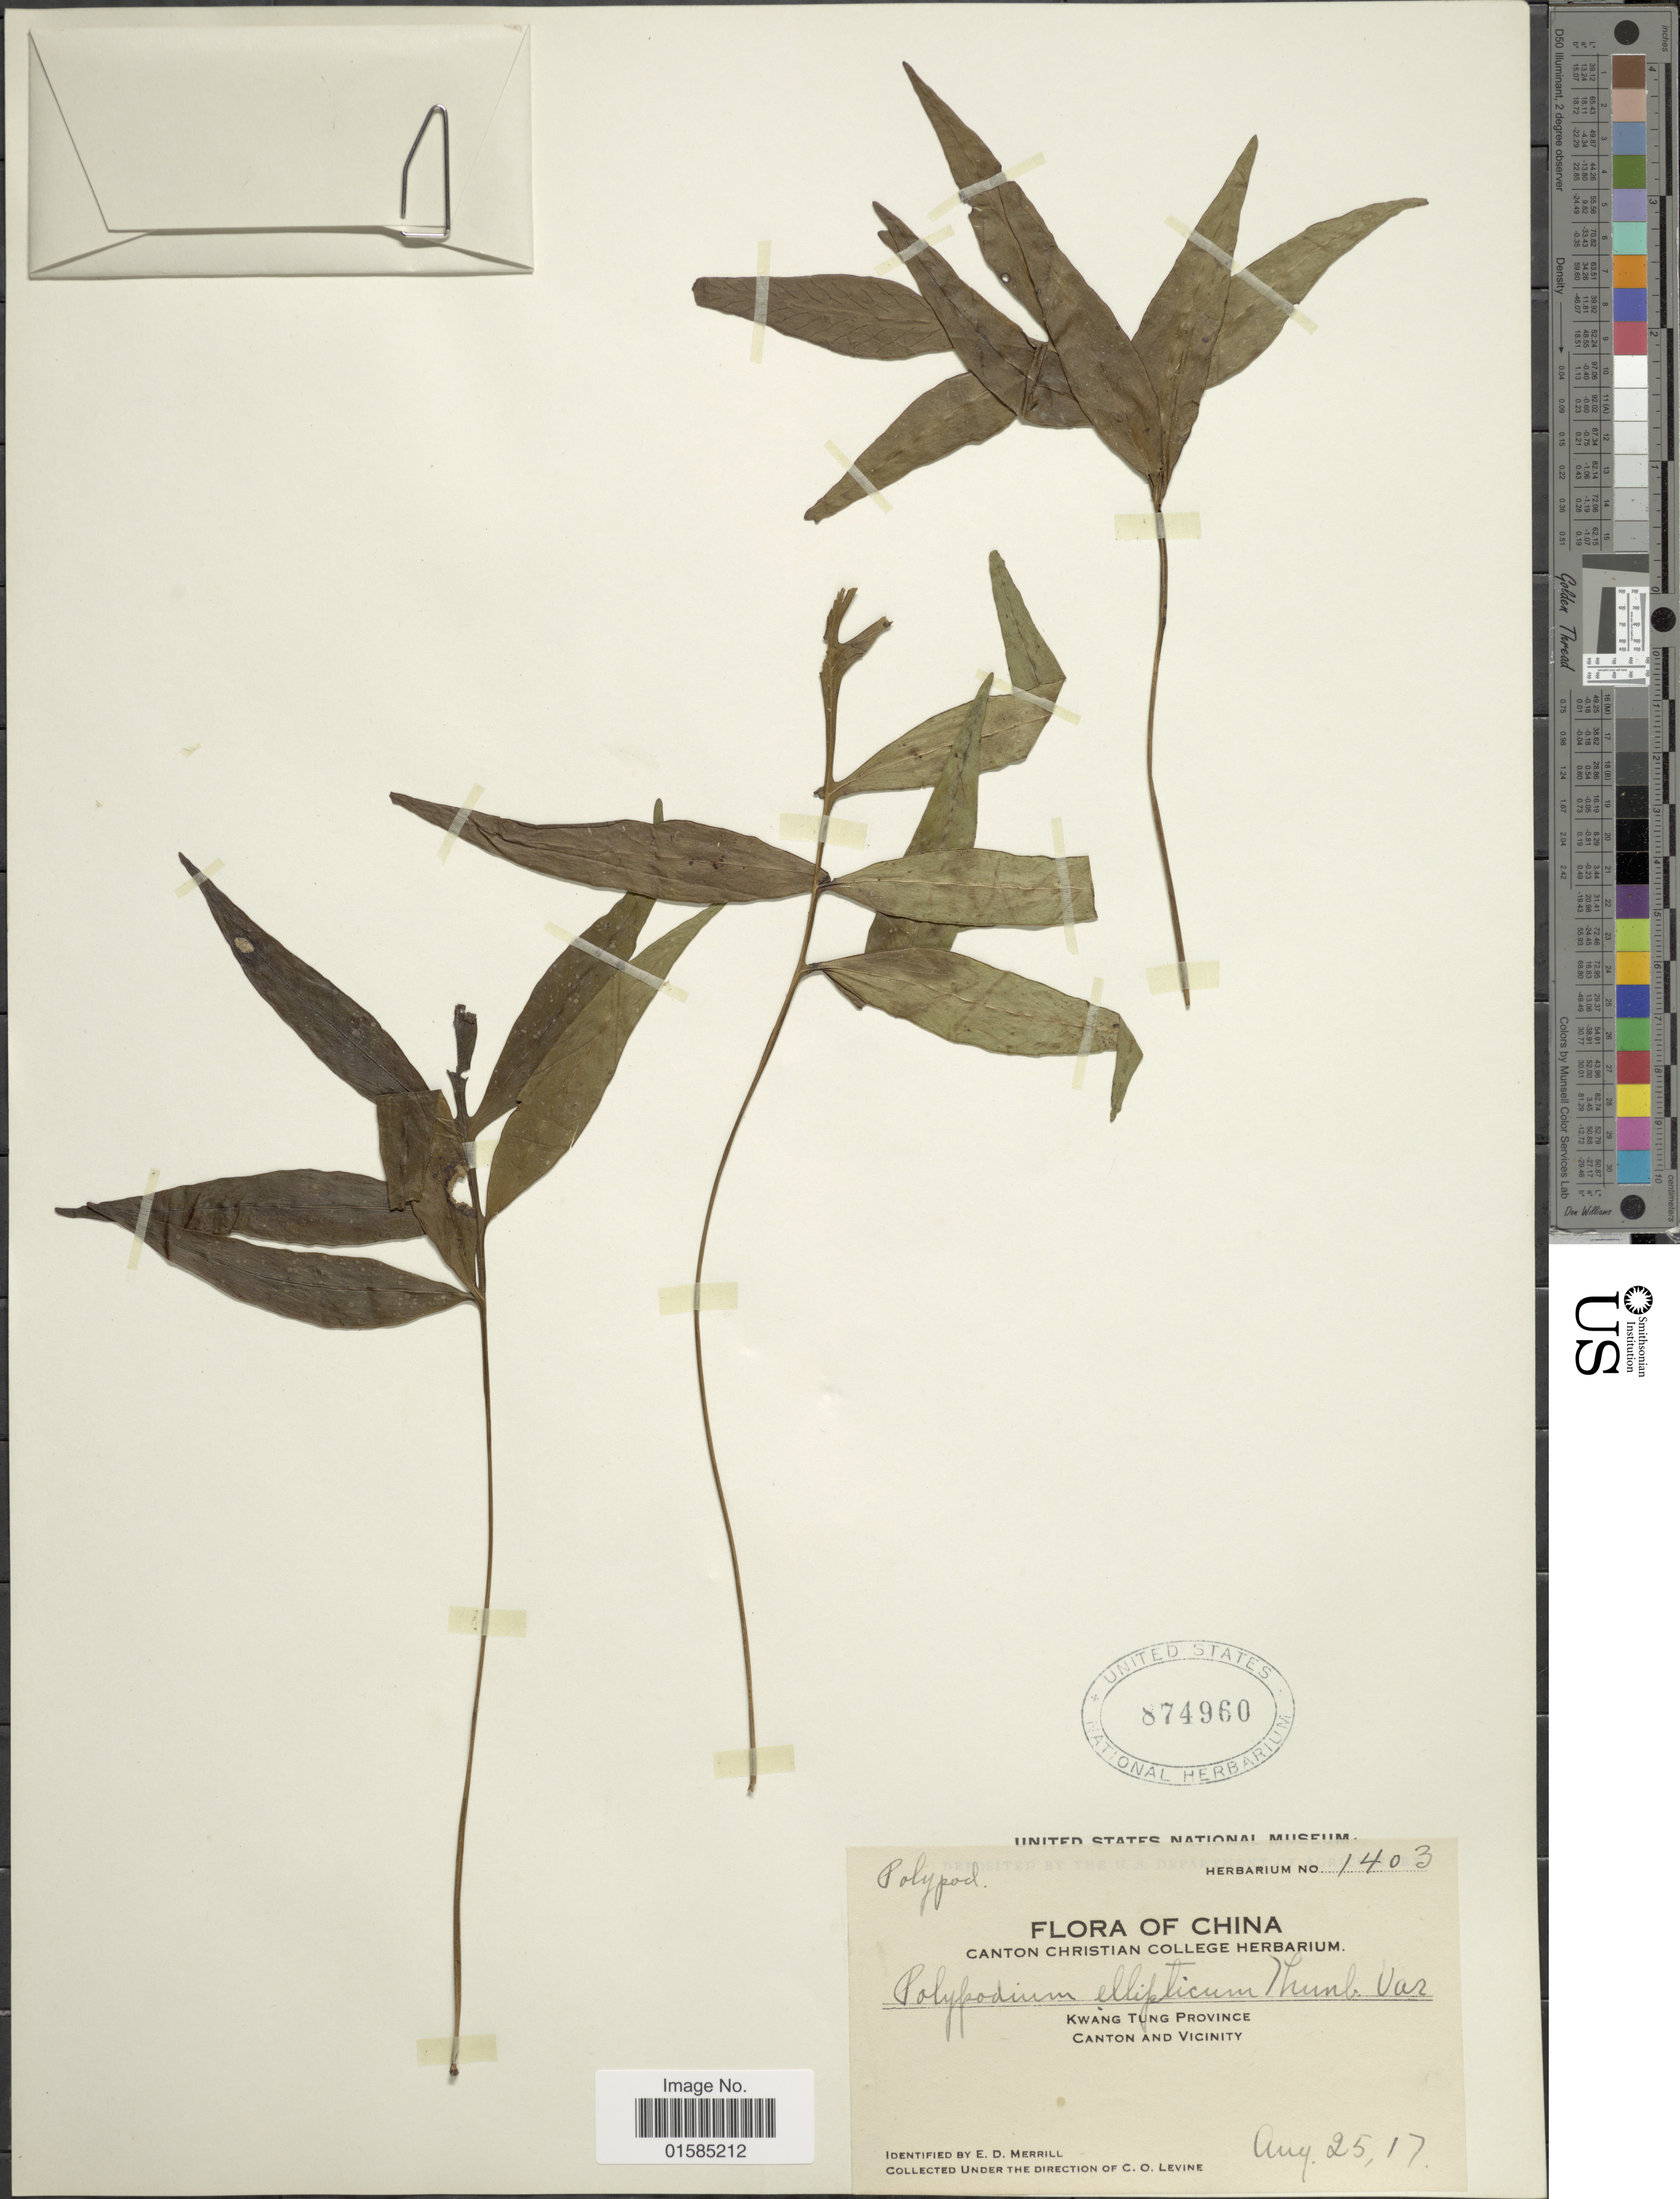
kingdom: Plantae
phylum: Tracheophyta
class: Polypodiopsida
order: Polypodiales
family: Polypodiaceae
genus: Leptochilus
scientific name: Leptochilus ellipticus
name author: (Thunb.) Noot.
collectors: C. O. Levine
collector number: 1403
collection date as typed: Transcribed d/m/y: 25/8/17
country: China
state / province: Guangdong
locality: China, Kwang Tung Province, Canton and vicinity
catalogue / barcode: US 874960